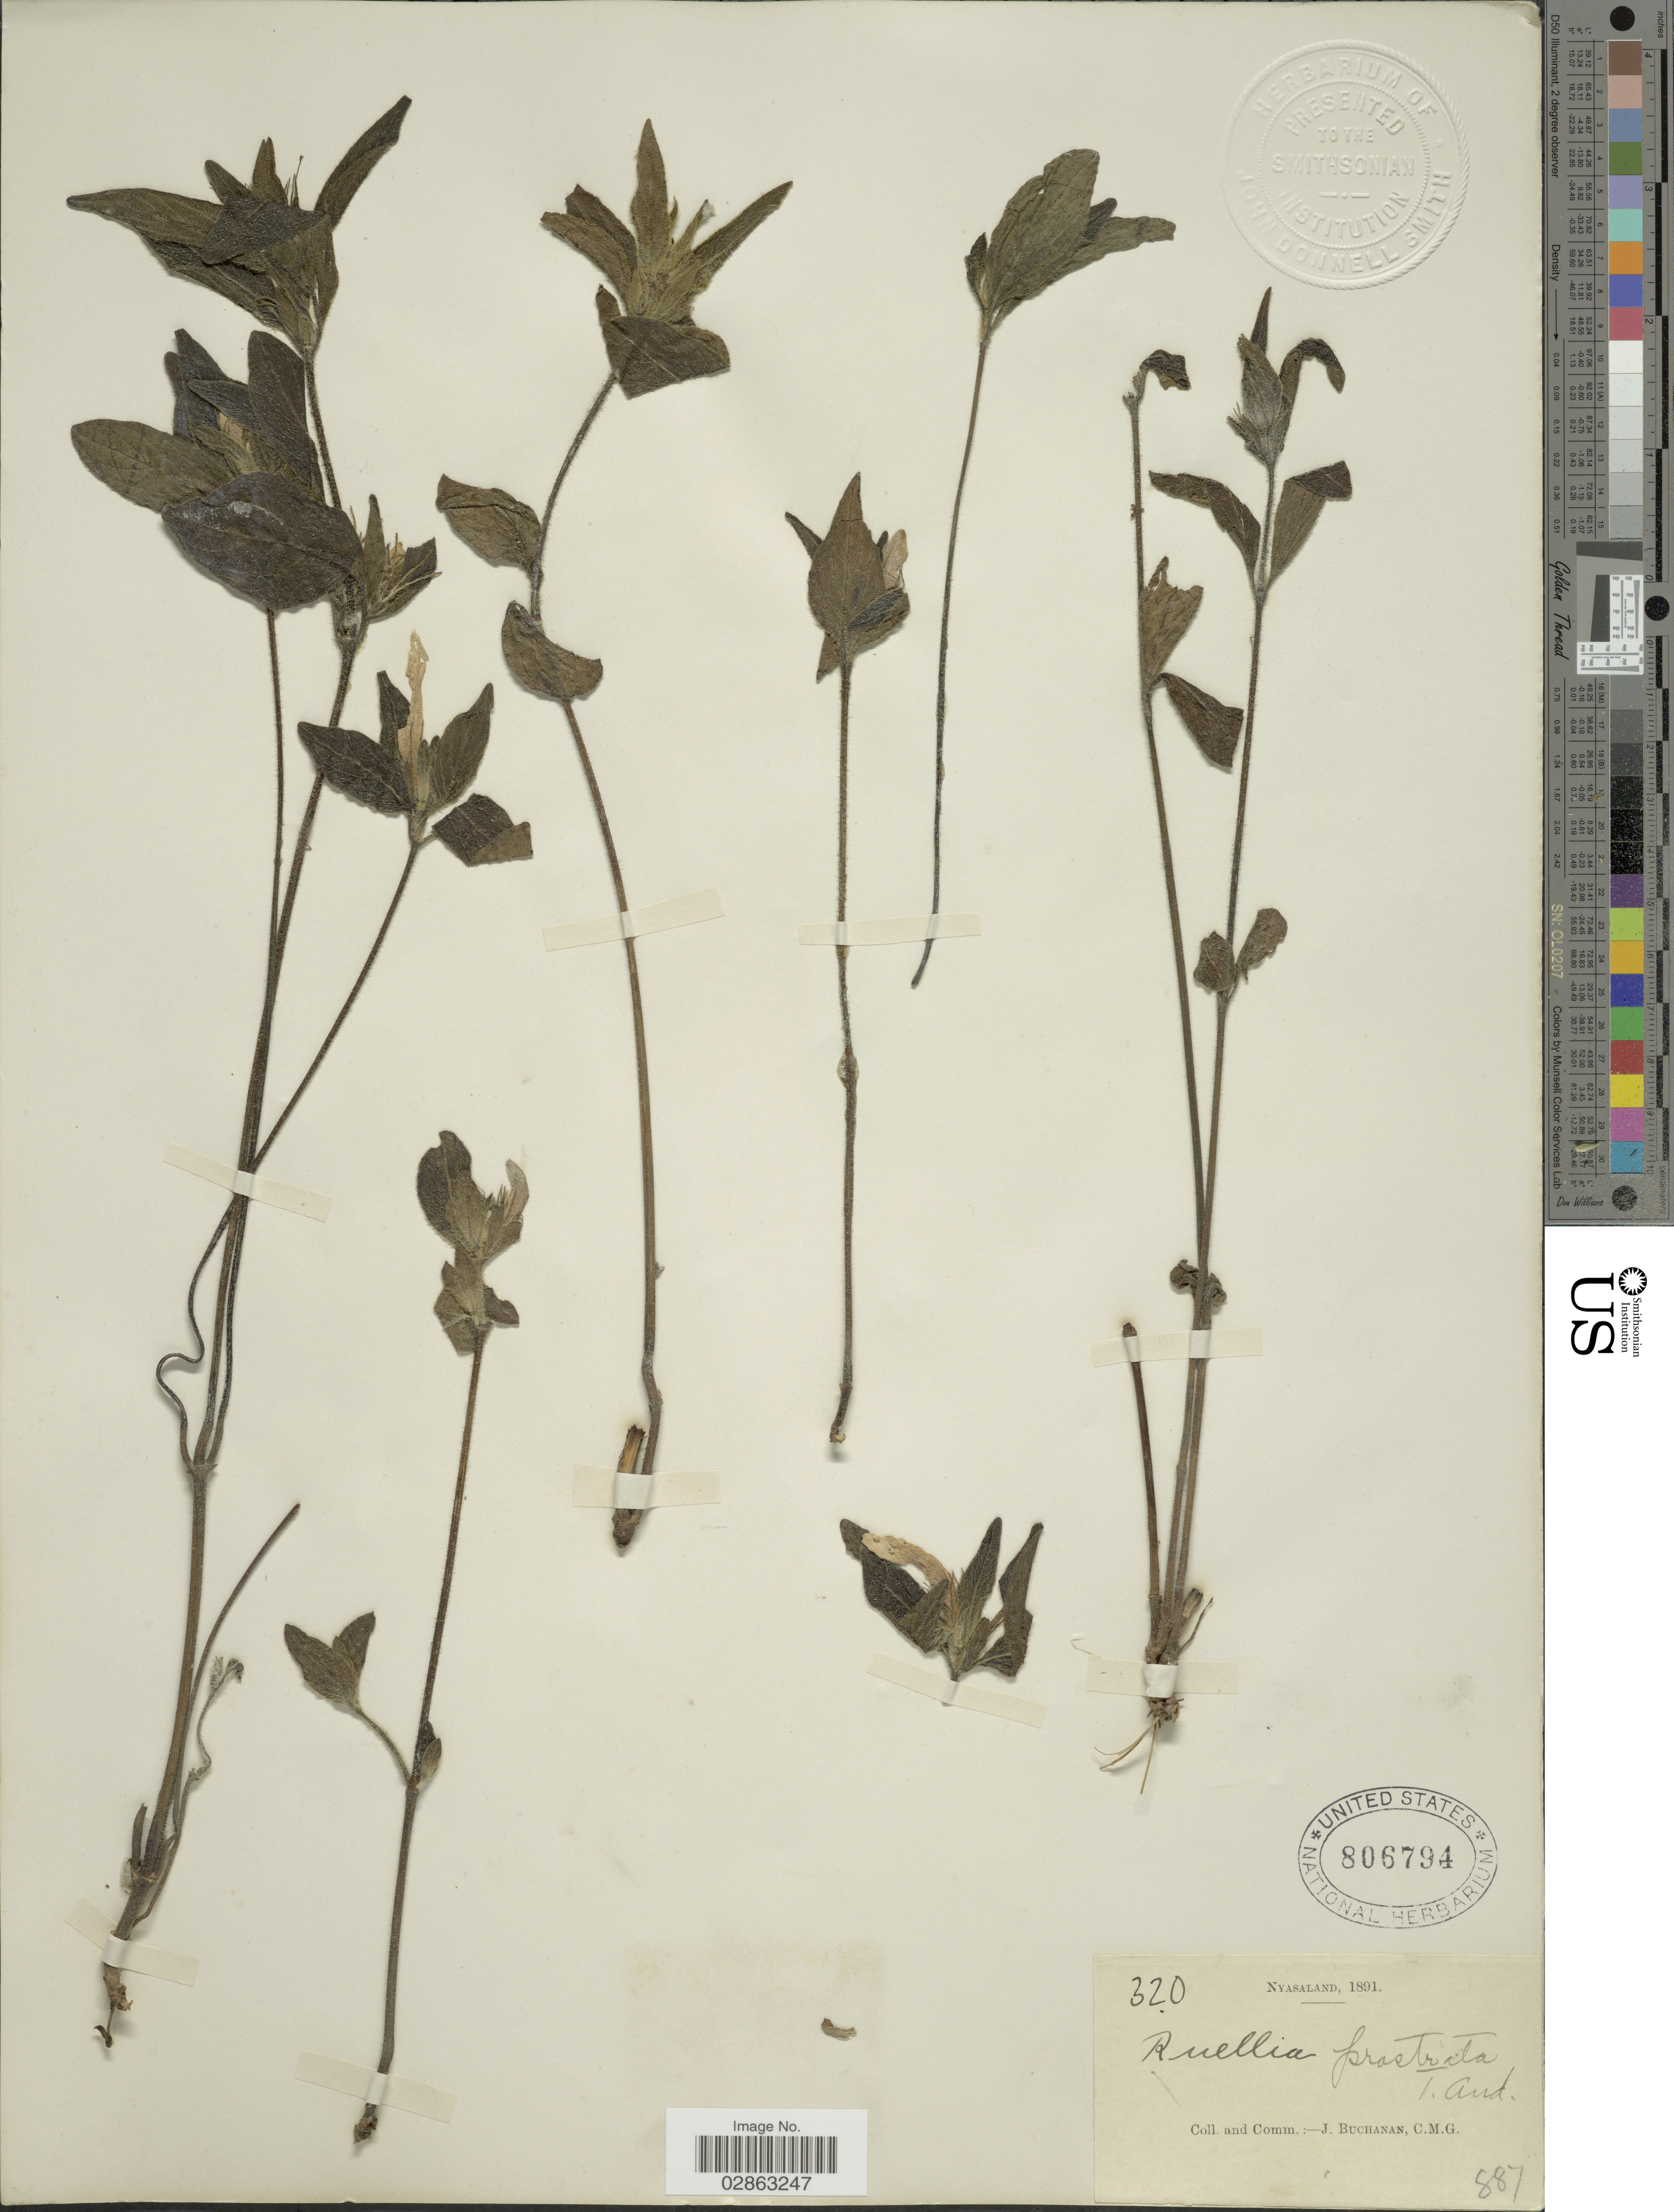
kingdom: Plantae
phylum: Tracheophyta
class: Magnoliopsida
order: Lamiales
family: Acanthaceae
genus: Ruellia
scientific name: Ruellia prostrata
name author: Poir.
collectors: J. Buchanan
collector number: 320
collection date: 1891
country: Malawi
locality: Nyasaland.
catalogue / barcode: US 806794